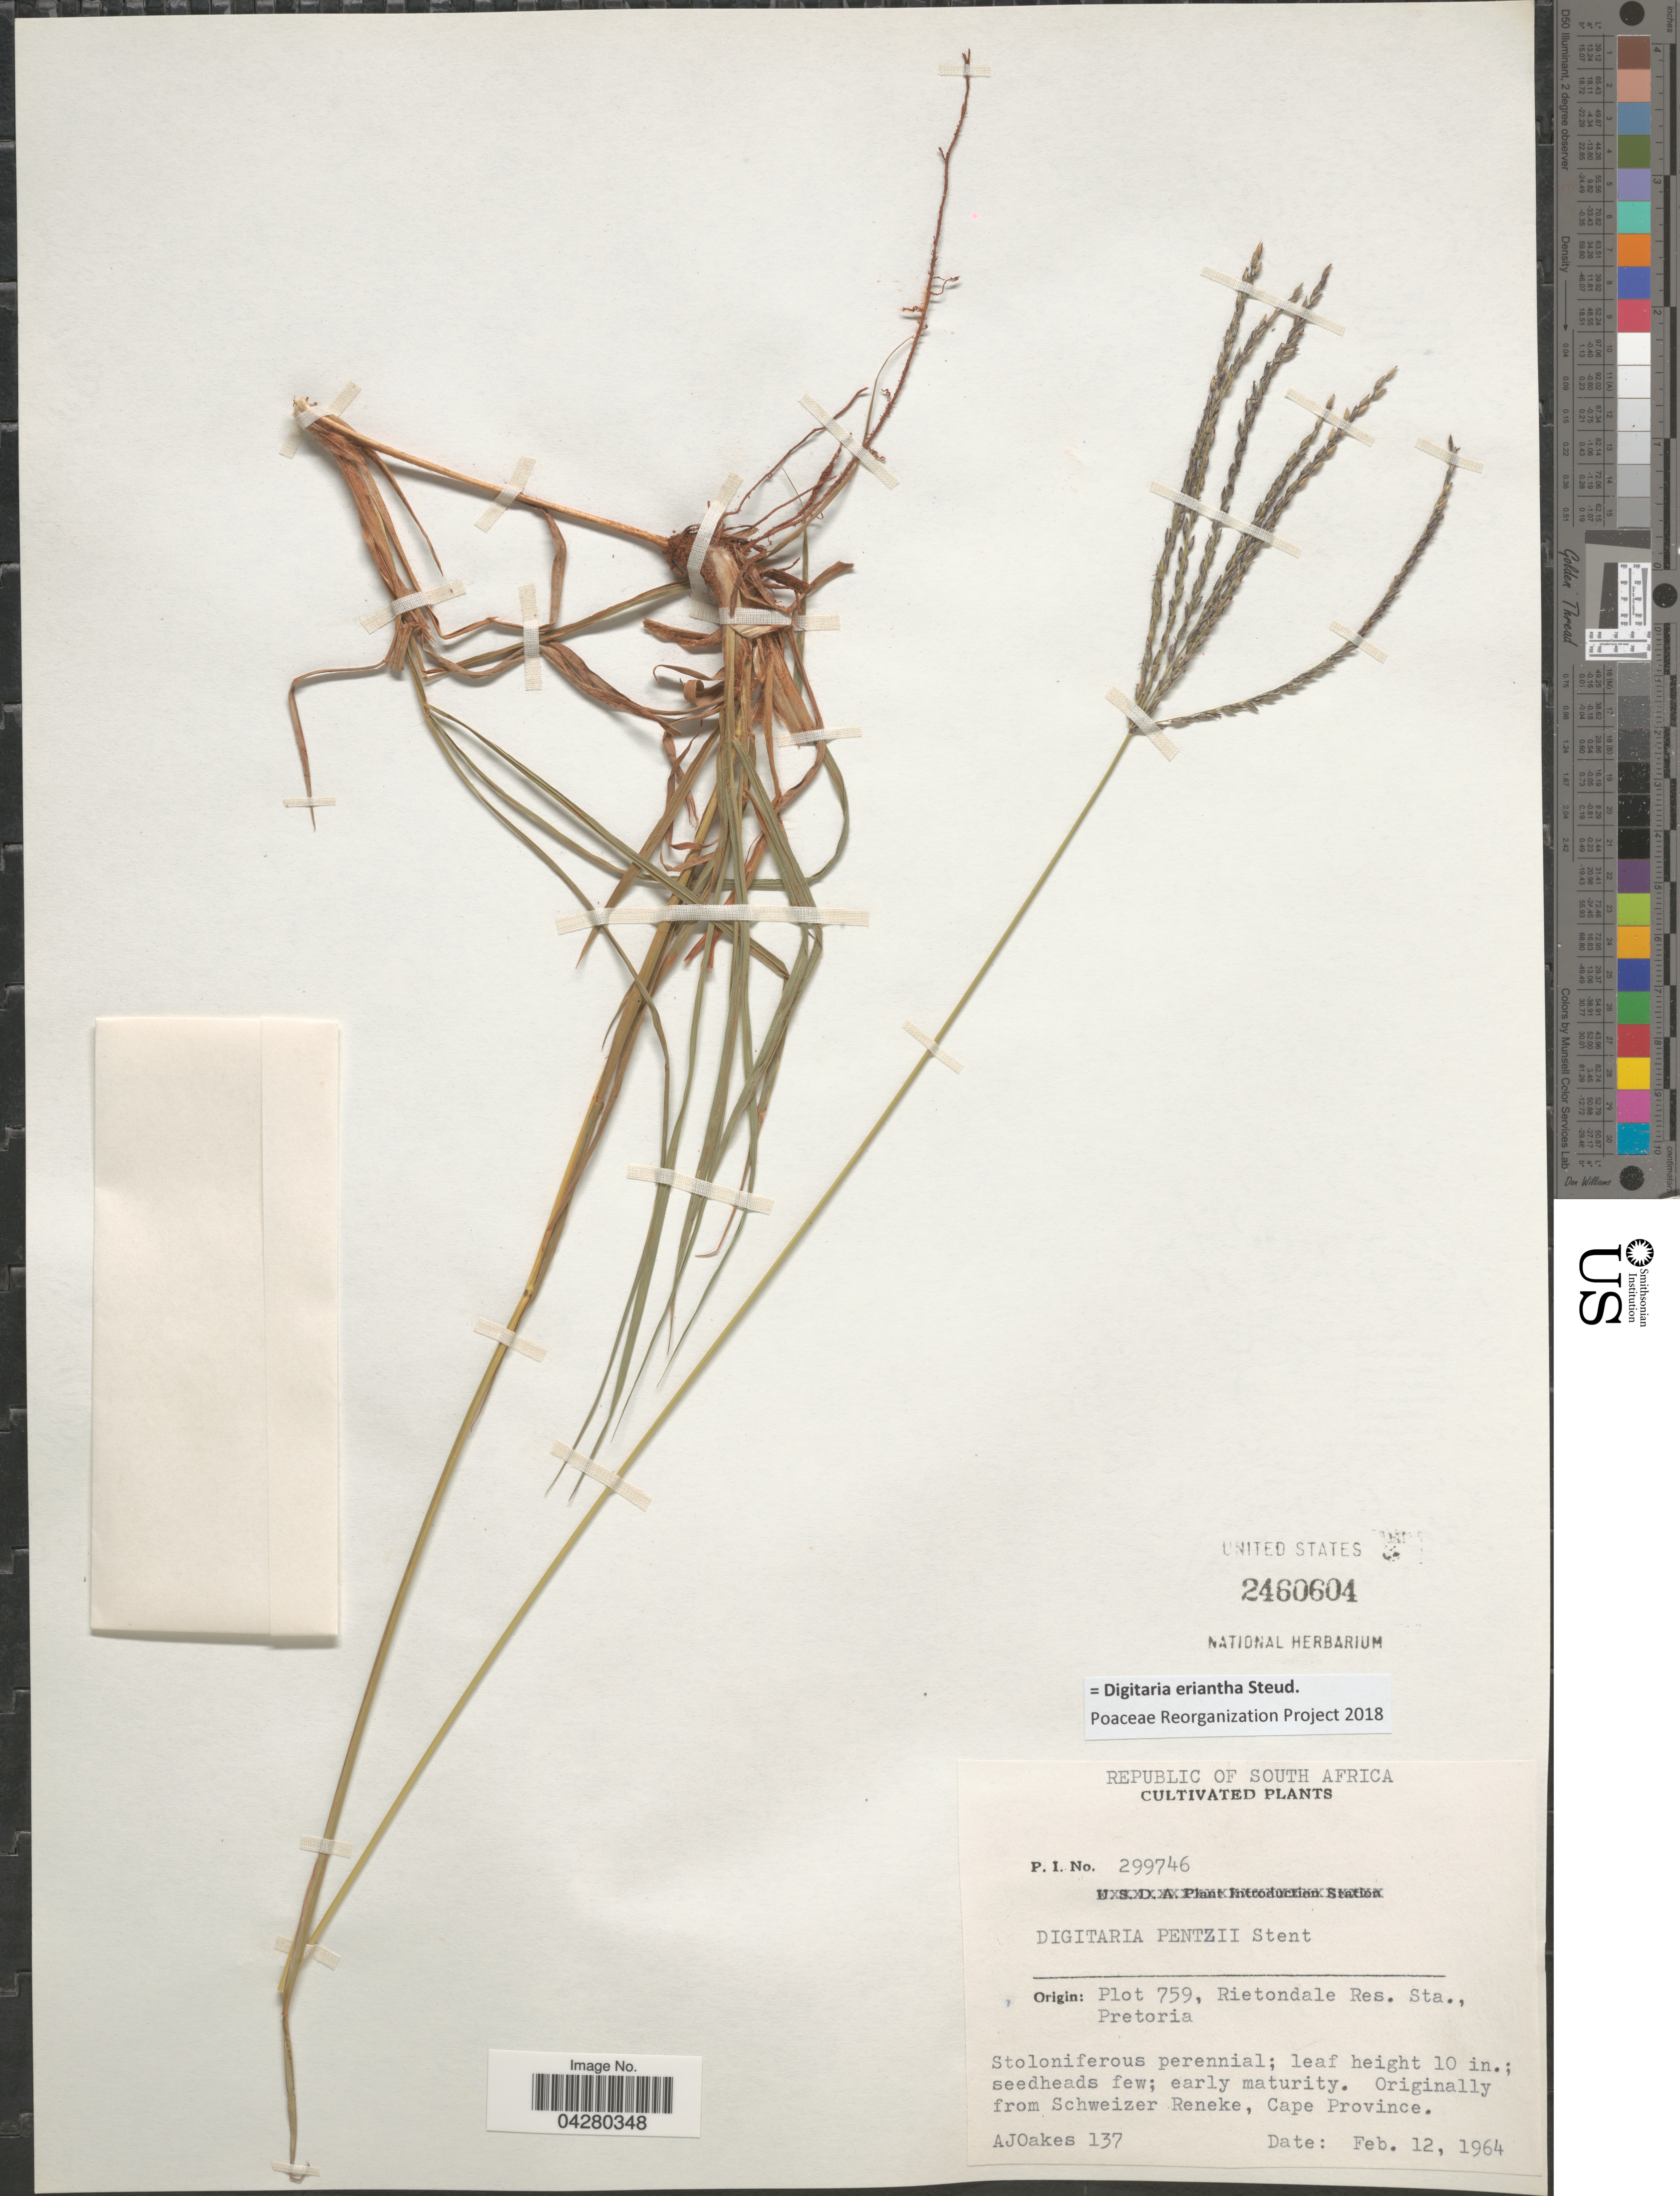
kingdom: Plantae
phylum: Tracheophyta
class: Liliopsida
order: Poales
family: Poaceae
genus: Digitaria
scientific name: Digitaria eriantha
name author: Steud.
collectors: A. Oakes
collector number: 137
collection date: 1964-02-12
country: South Africa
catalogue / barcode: US 2460604